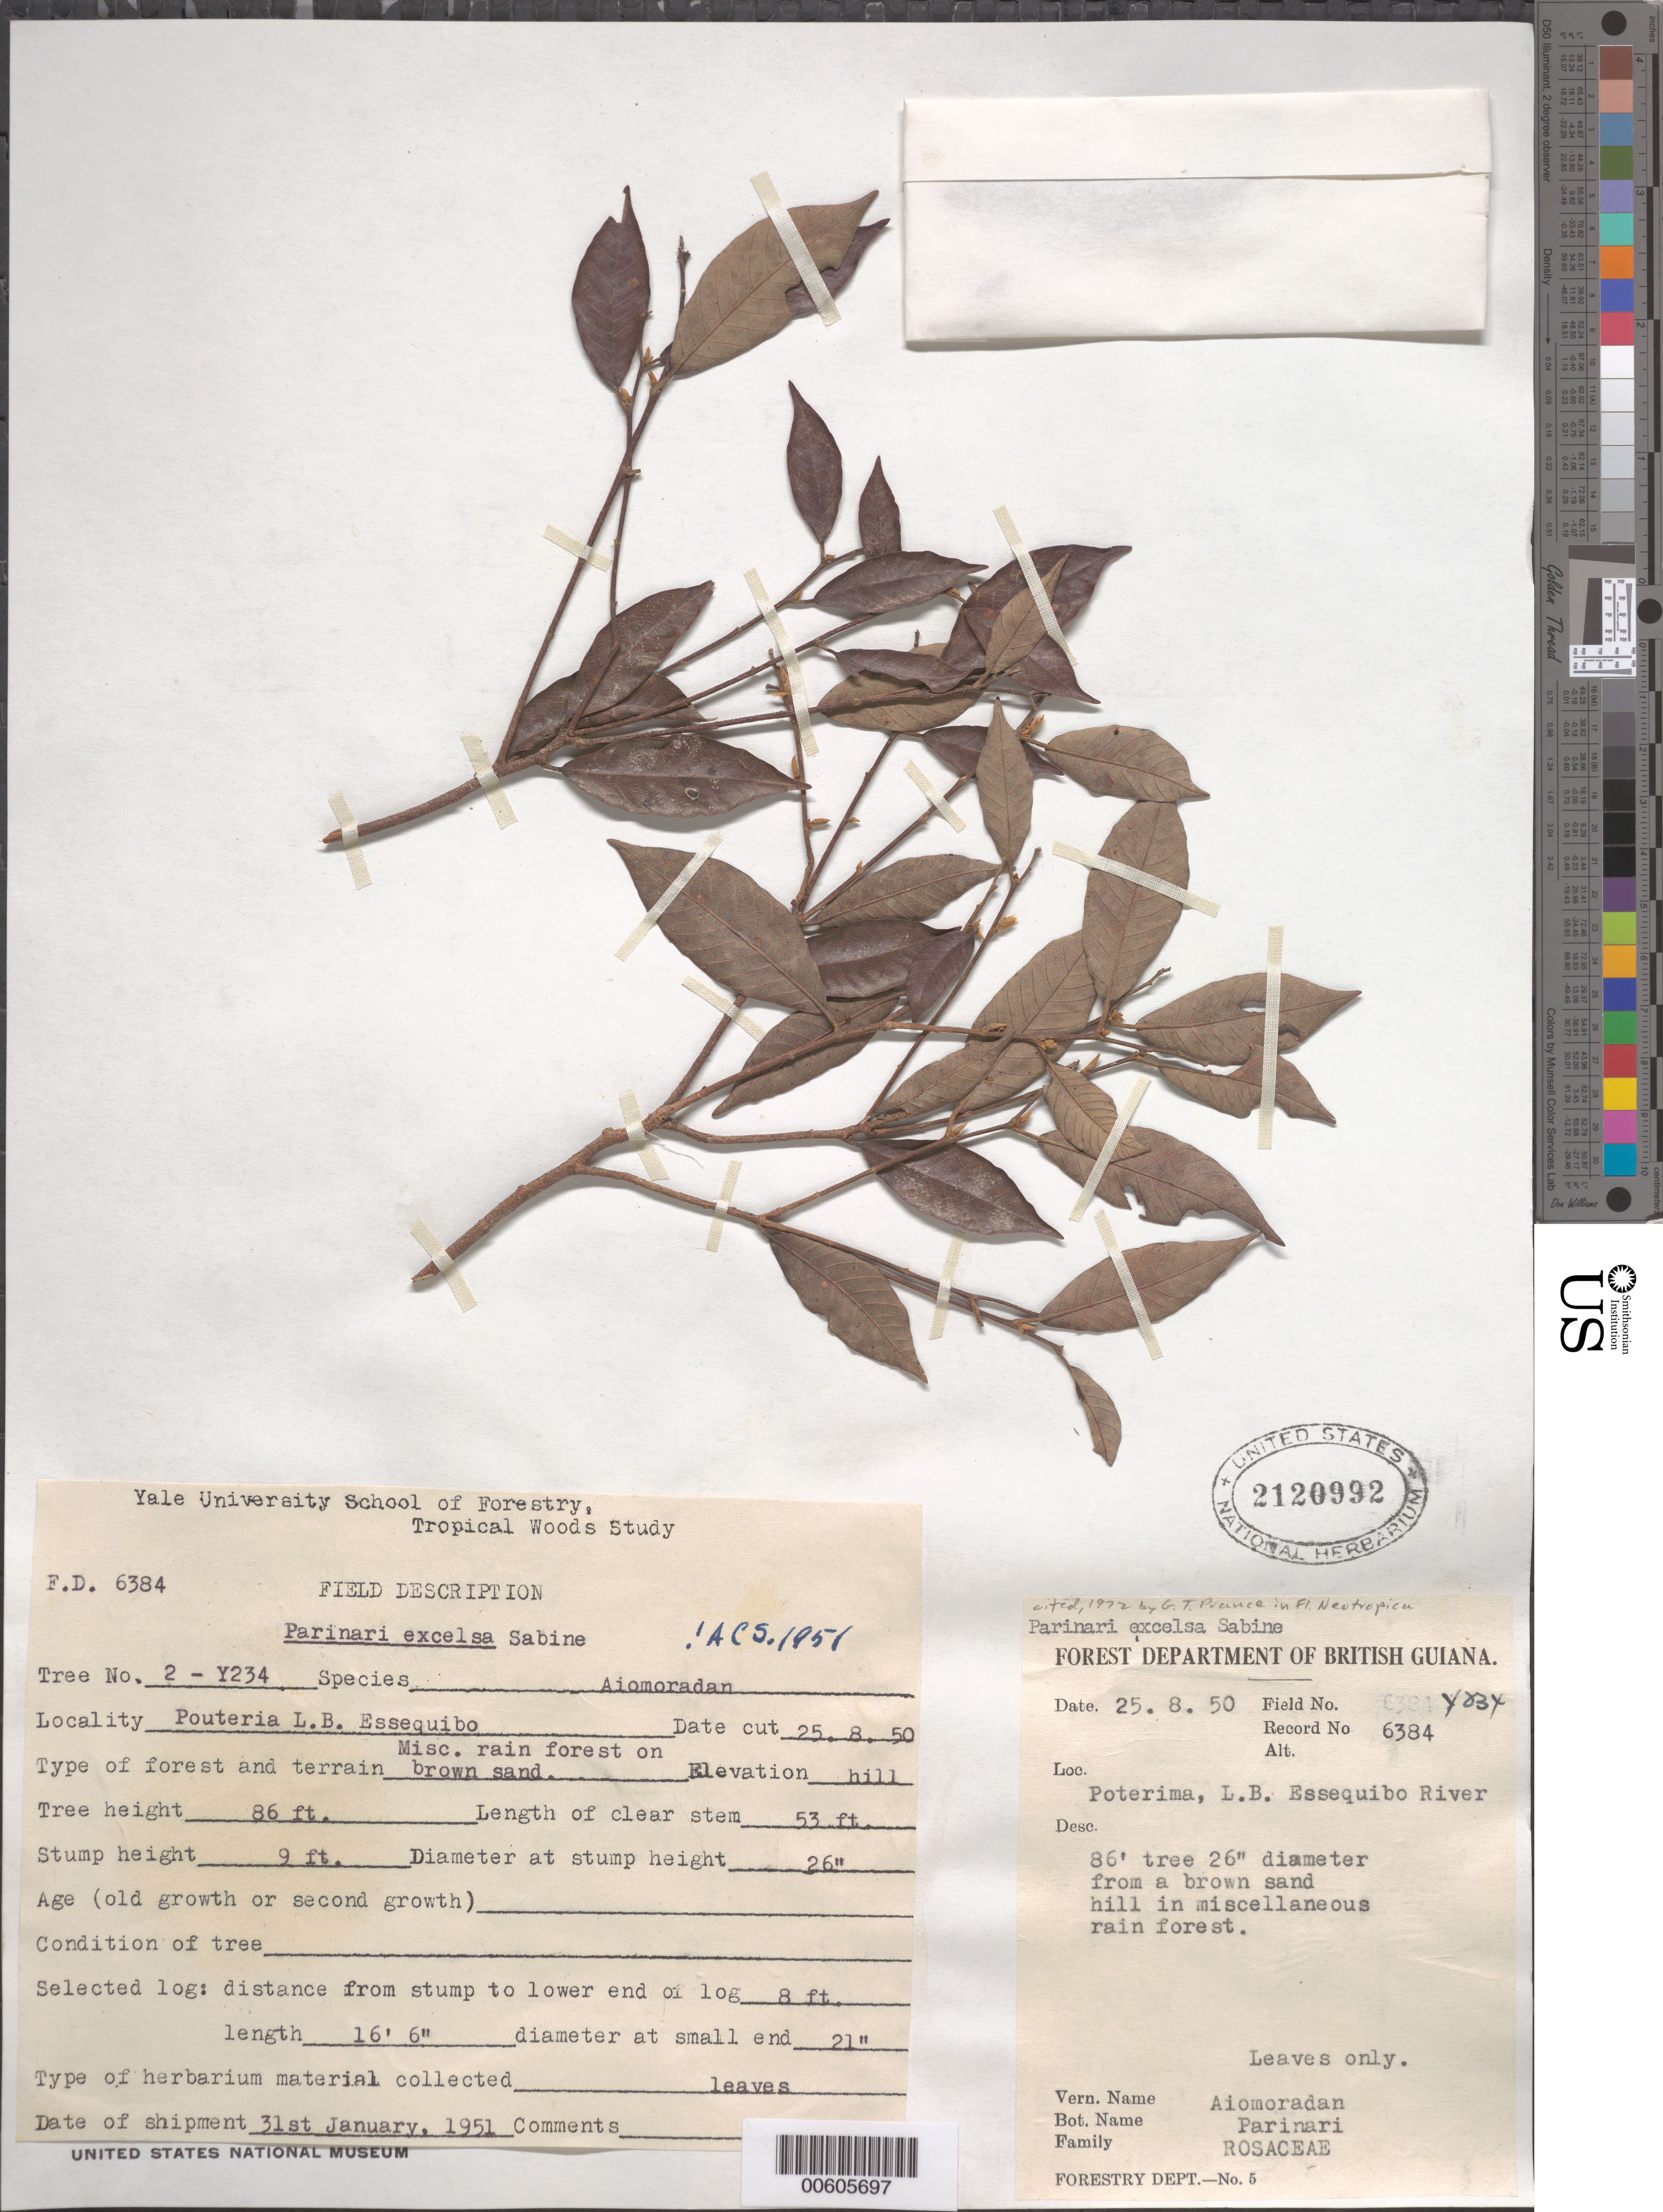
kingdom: Plantae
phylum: Tracheophyta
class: Magnoliopsida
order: Malpighiales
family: Chrysobalanaceae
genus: Parinari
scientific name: Parinari brachystachya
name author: Benth.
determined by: Barbosa-Silva, R. G.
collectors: Forest Dept. B. G. & British Guiana Forestry Dept.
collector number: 6384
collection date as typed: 25-Aug-50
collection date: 1950-08-25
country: Guyana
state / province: U. Demerara-Berbice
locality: Poterima, Essequibo R.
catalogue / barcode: US 2120992